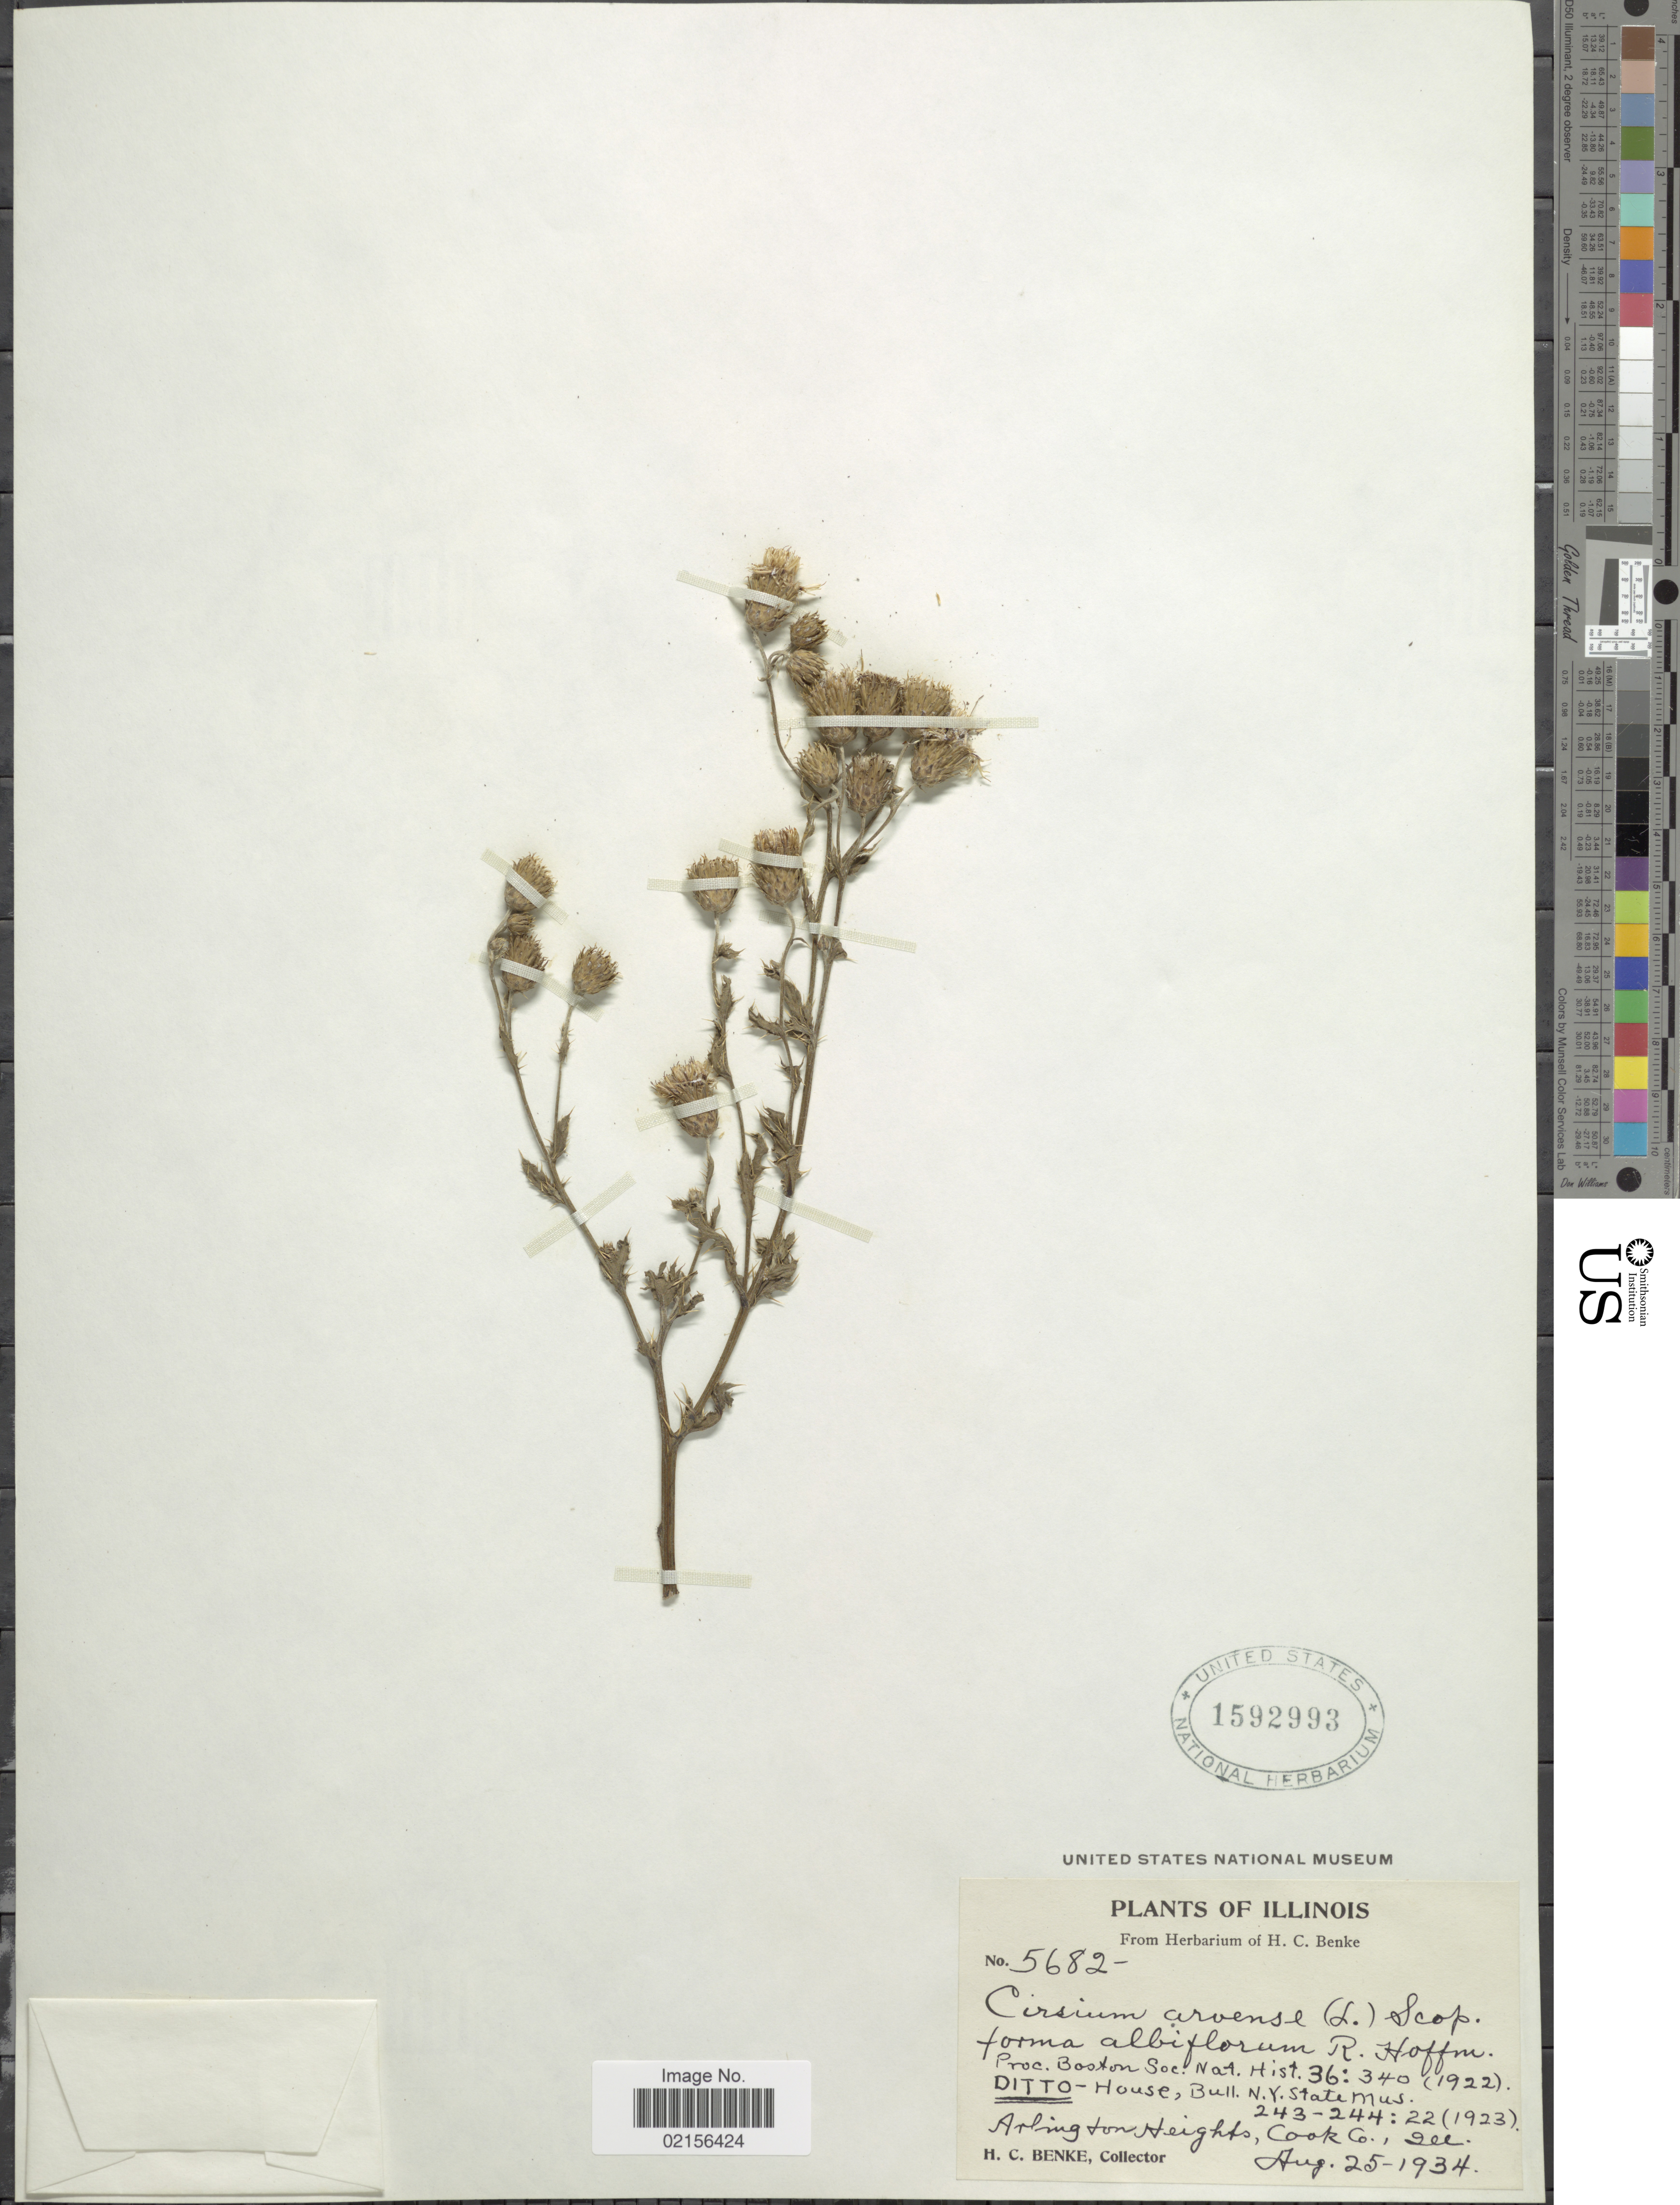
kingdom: Plantae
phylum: Tracheophyta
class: Magnoliopsida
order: Asterales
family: Asteraceae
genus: Cirsium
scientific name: Cirsium arvense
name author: (L.) Scop.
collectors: H. Benke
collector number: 5682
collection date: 1934-08-25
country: United States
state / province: Illinois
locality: Ditto - House, Bull N. Y State Mus, Arlington Heights, Cook Co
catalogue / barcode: US 1592993